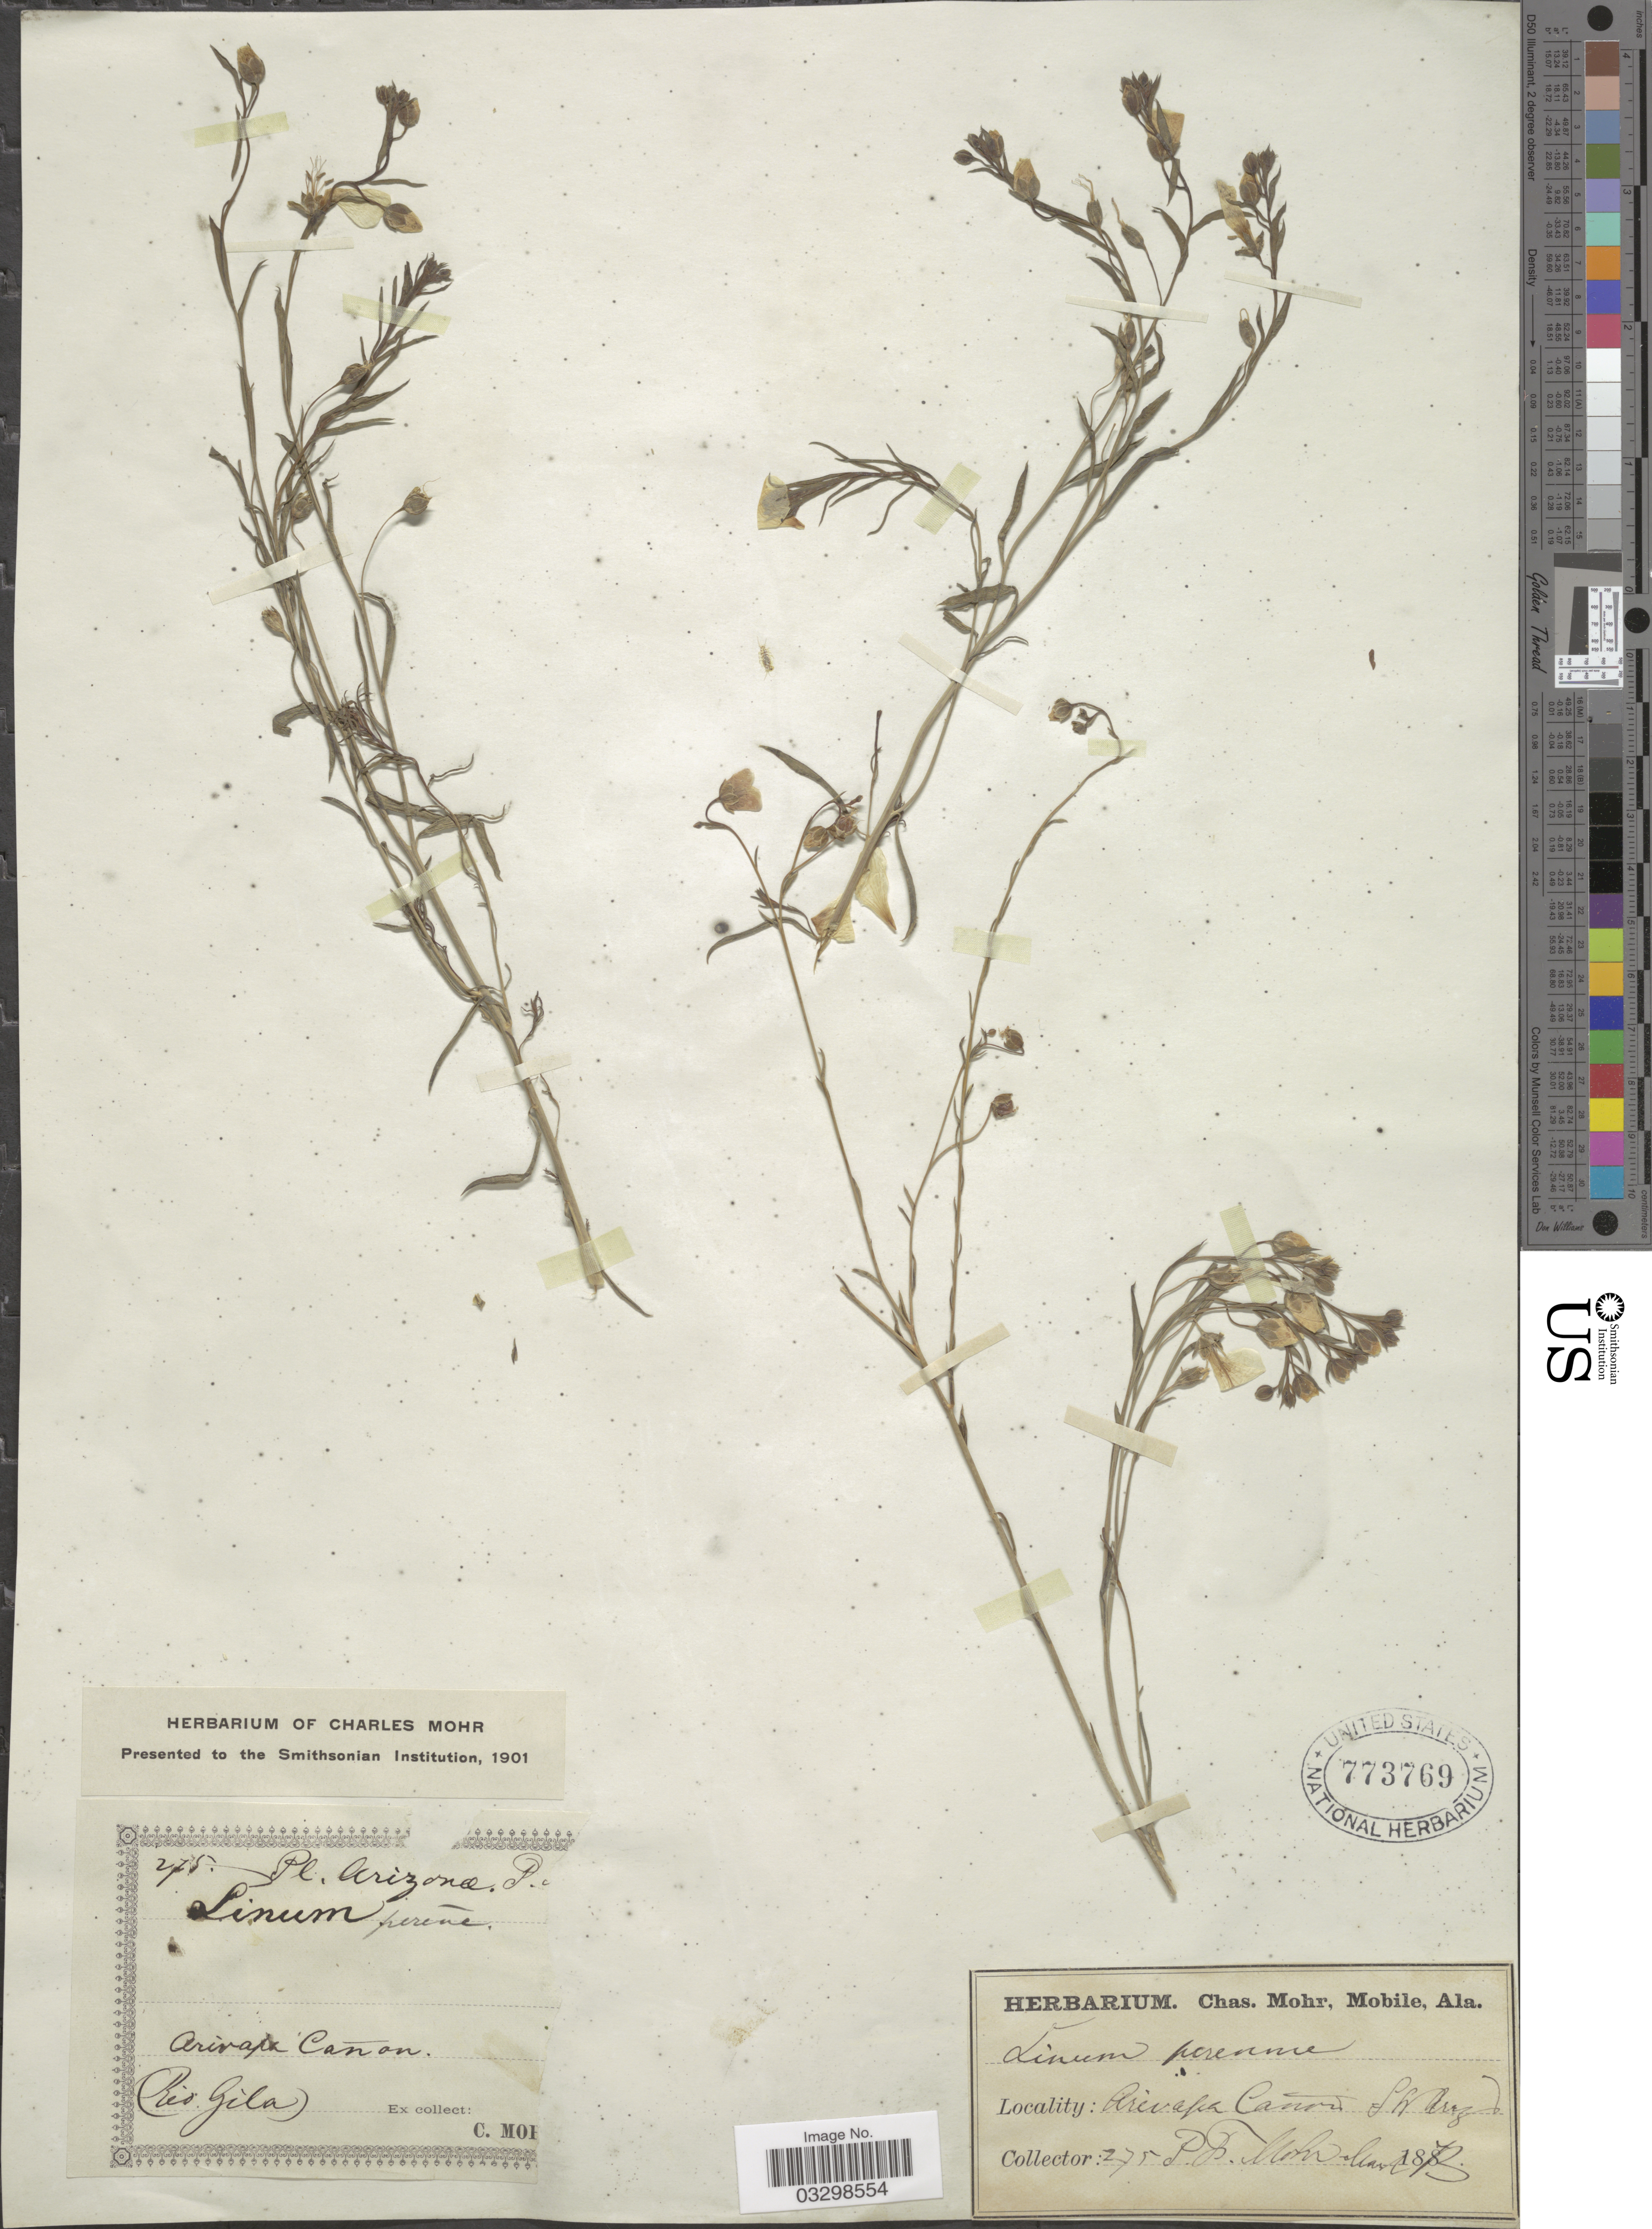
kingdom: Plantae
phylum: Tracheophyta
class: Magnoliopsida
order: Malpighiales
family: Linaceae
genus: Linum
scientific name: Linum lewisii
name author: Pursh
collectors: P. F. Mohr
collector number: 275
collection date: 1873-03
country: United States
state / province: Arizona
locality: Arivaipa Cañon. SW Ariz. (Rio Gila).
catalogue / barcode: US 773769